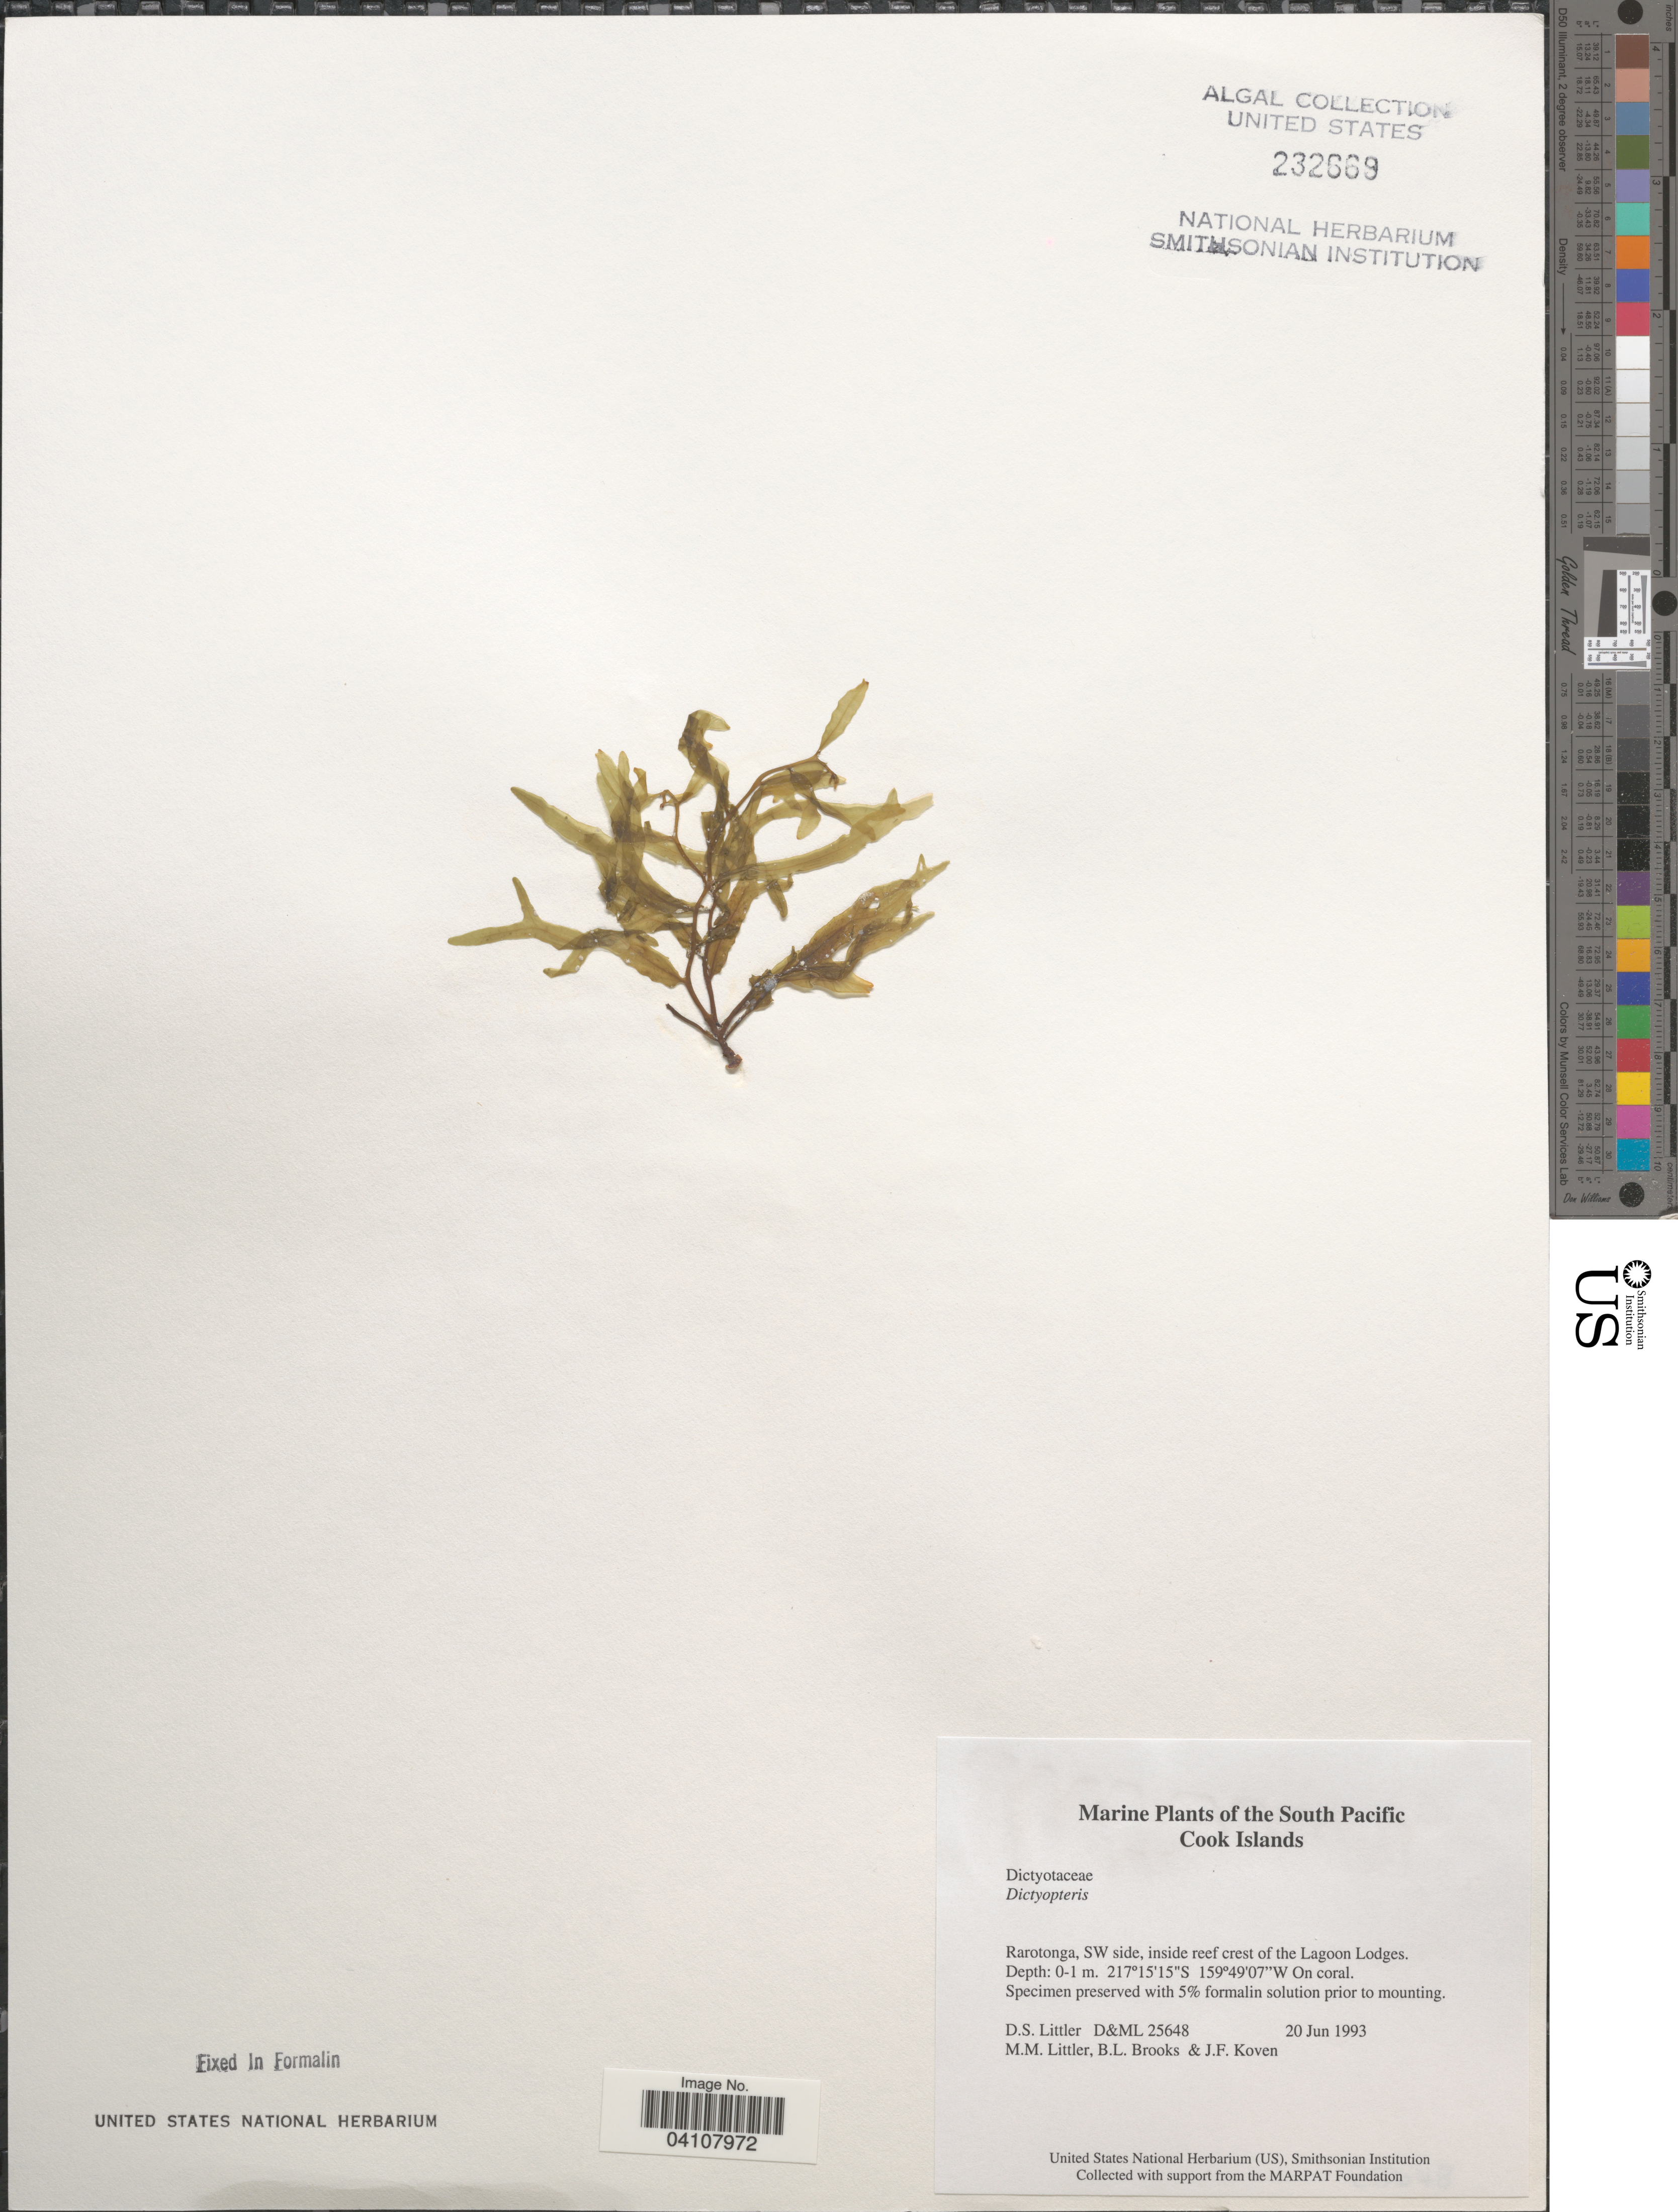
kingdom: Chromista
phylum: Ochrophyta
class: Phaeophyceae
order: Dictyotales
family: Dictyotaceae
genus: Dictyopteris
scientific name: Dictyopteris sp.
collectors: D. S. Littler, B. Brooks & J. Koven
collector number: D&ML25648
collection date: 1993-06-20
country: Cook Islands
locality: The South Pacific. Rarotonga, SW side, inside reef crest of the Lagoon Lodges.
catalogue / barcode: US 232669